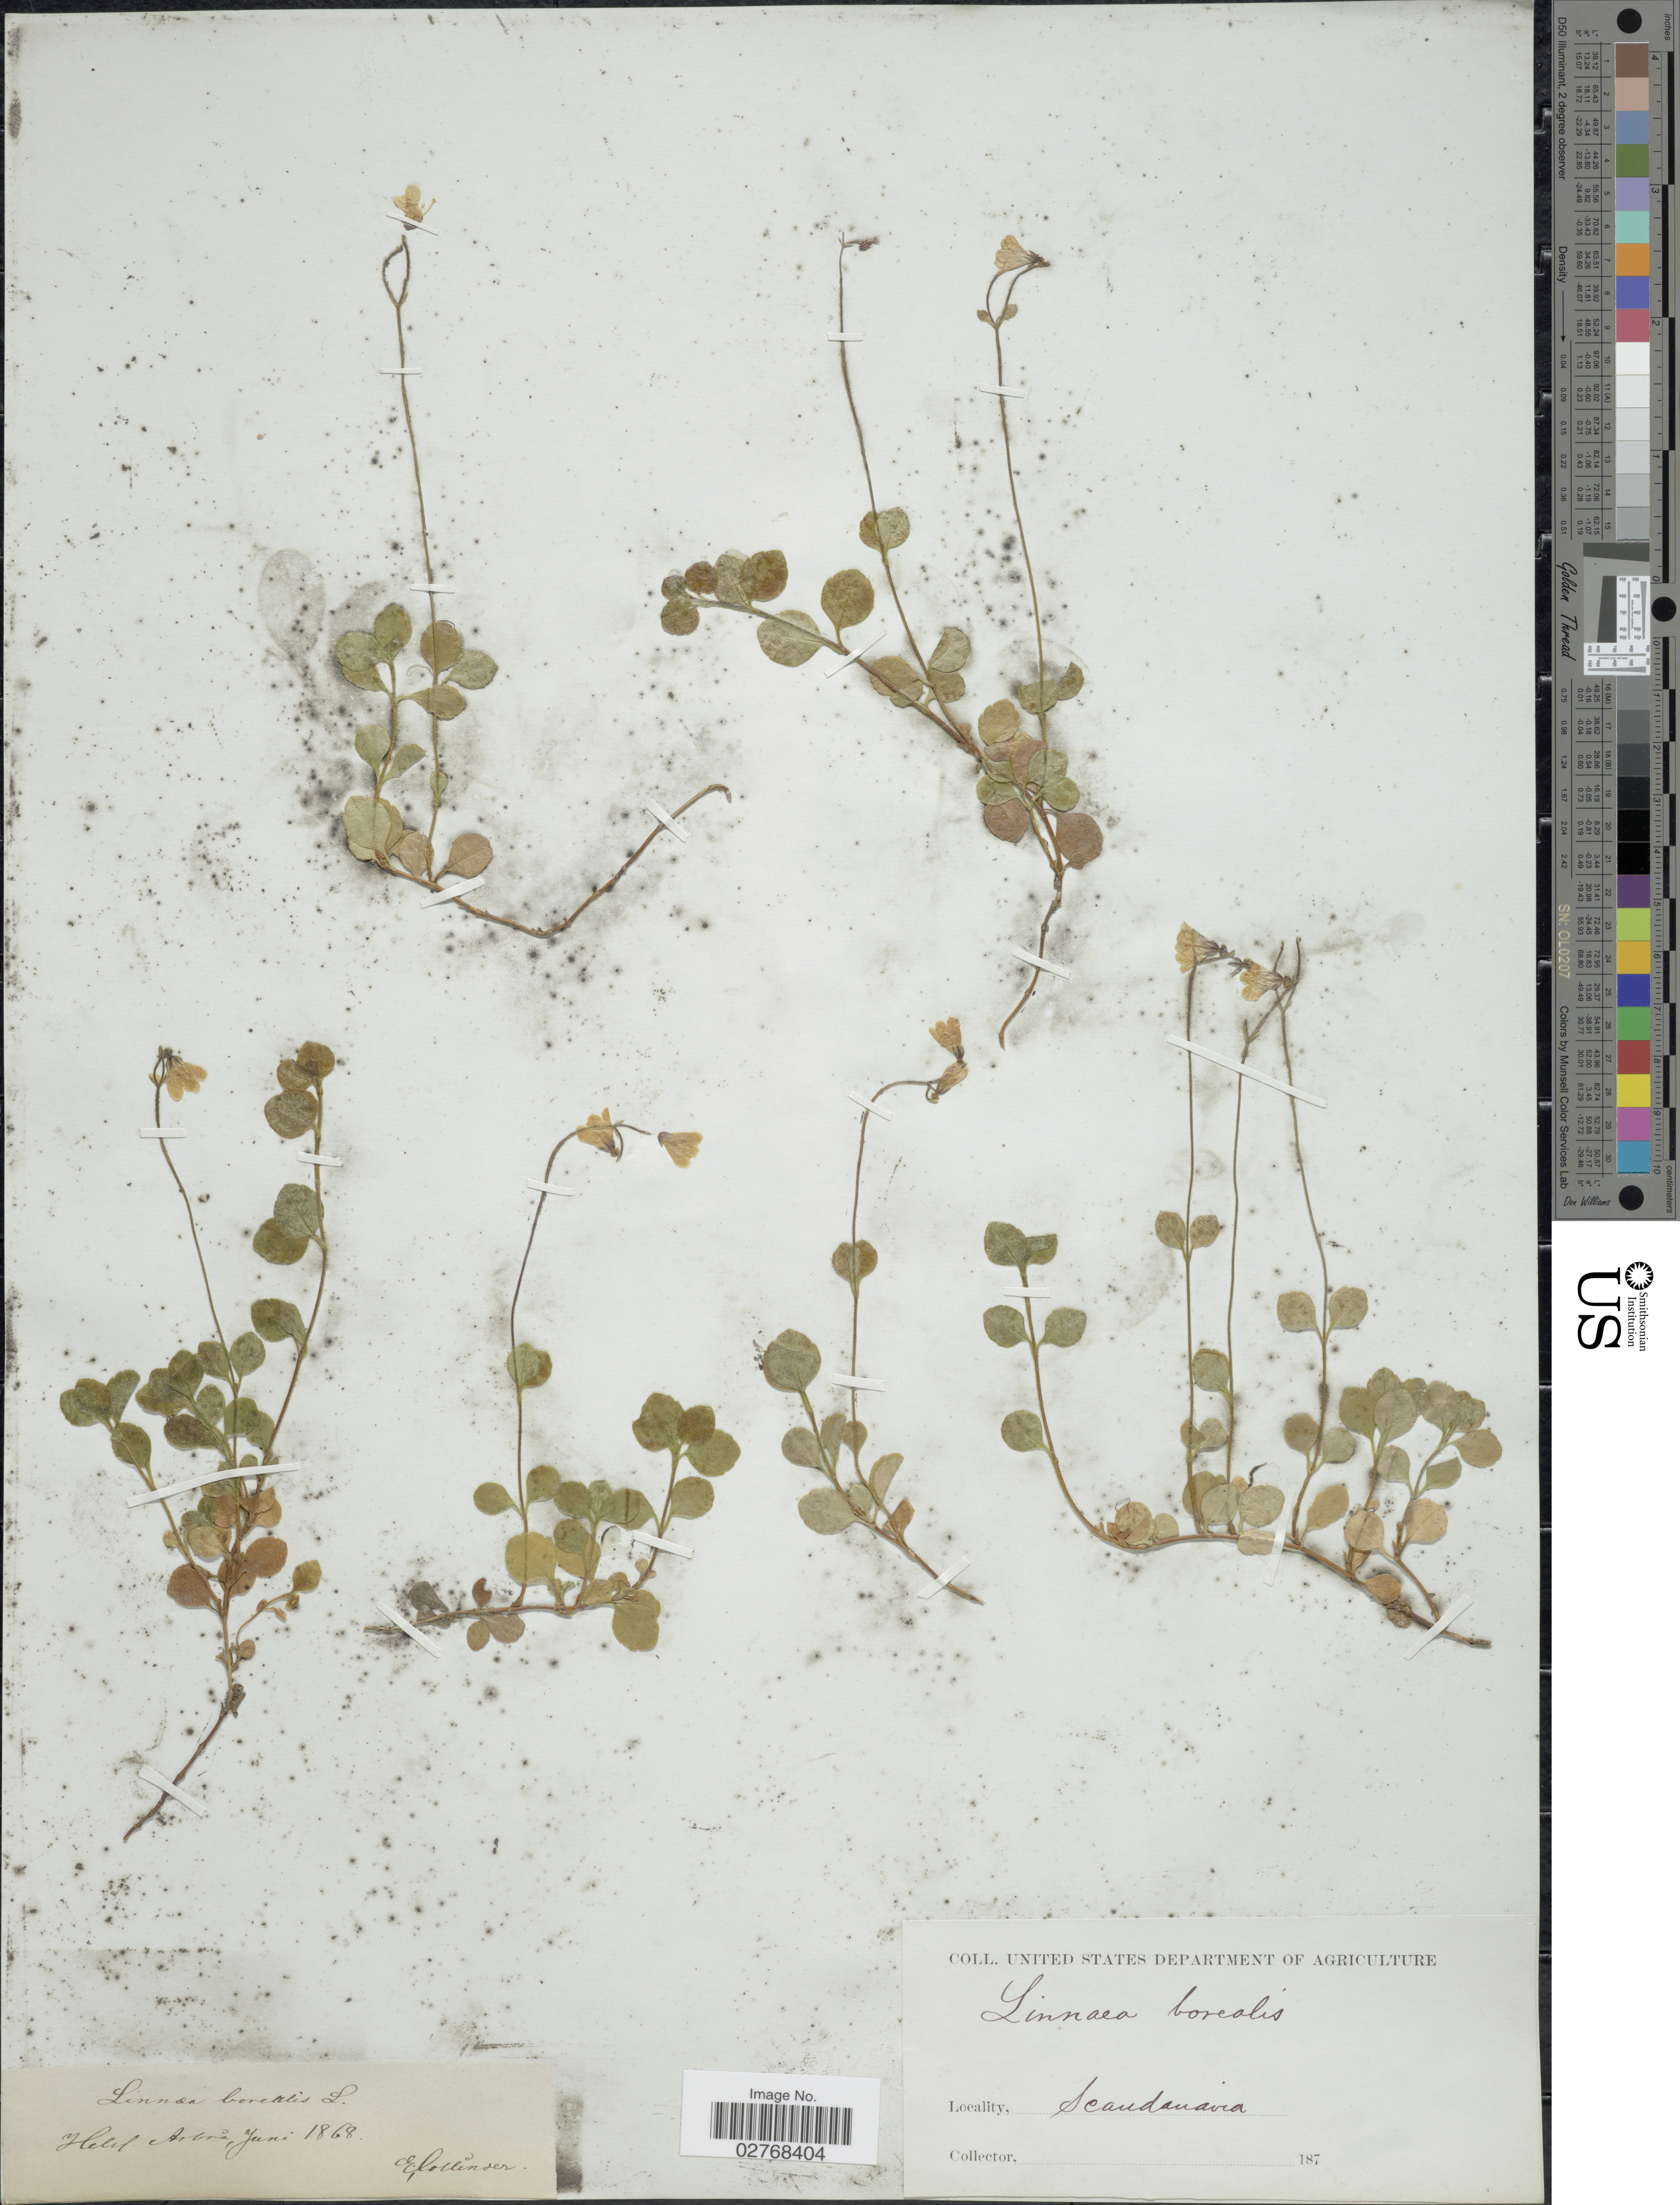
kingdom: Plantae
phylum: Tracheophyta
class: Magnoliopsida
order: Dipsacales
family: Caprifoliaceae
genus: Linnaea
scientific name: Linnaea borealis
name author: L.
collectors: E. Collinder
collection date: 1868-06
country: Sweden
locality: Scandanavia. Hels. Arbrå